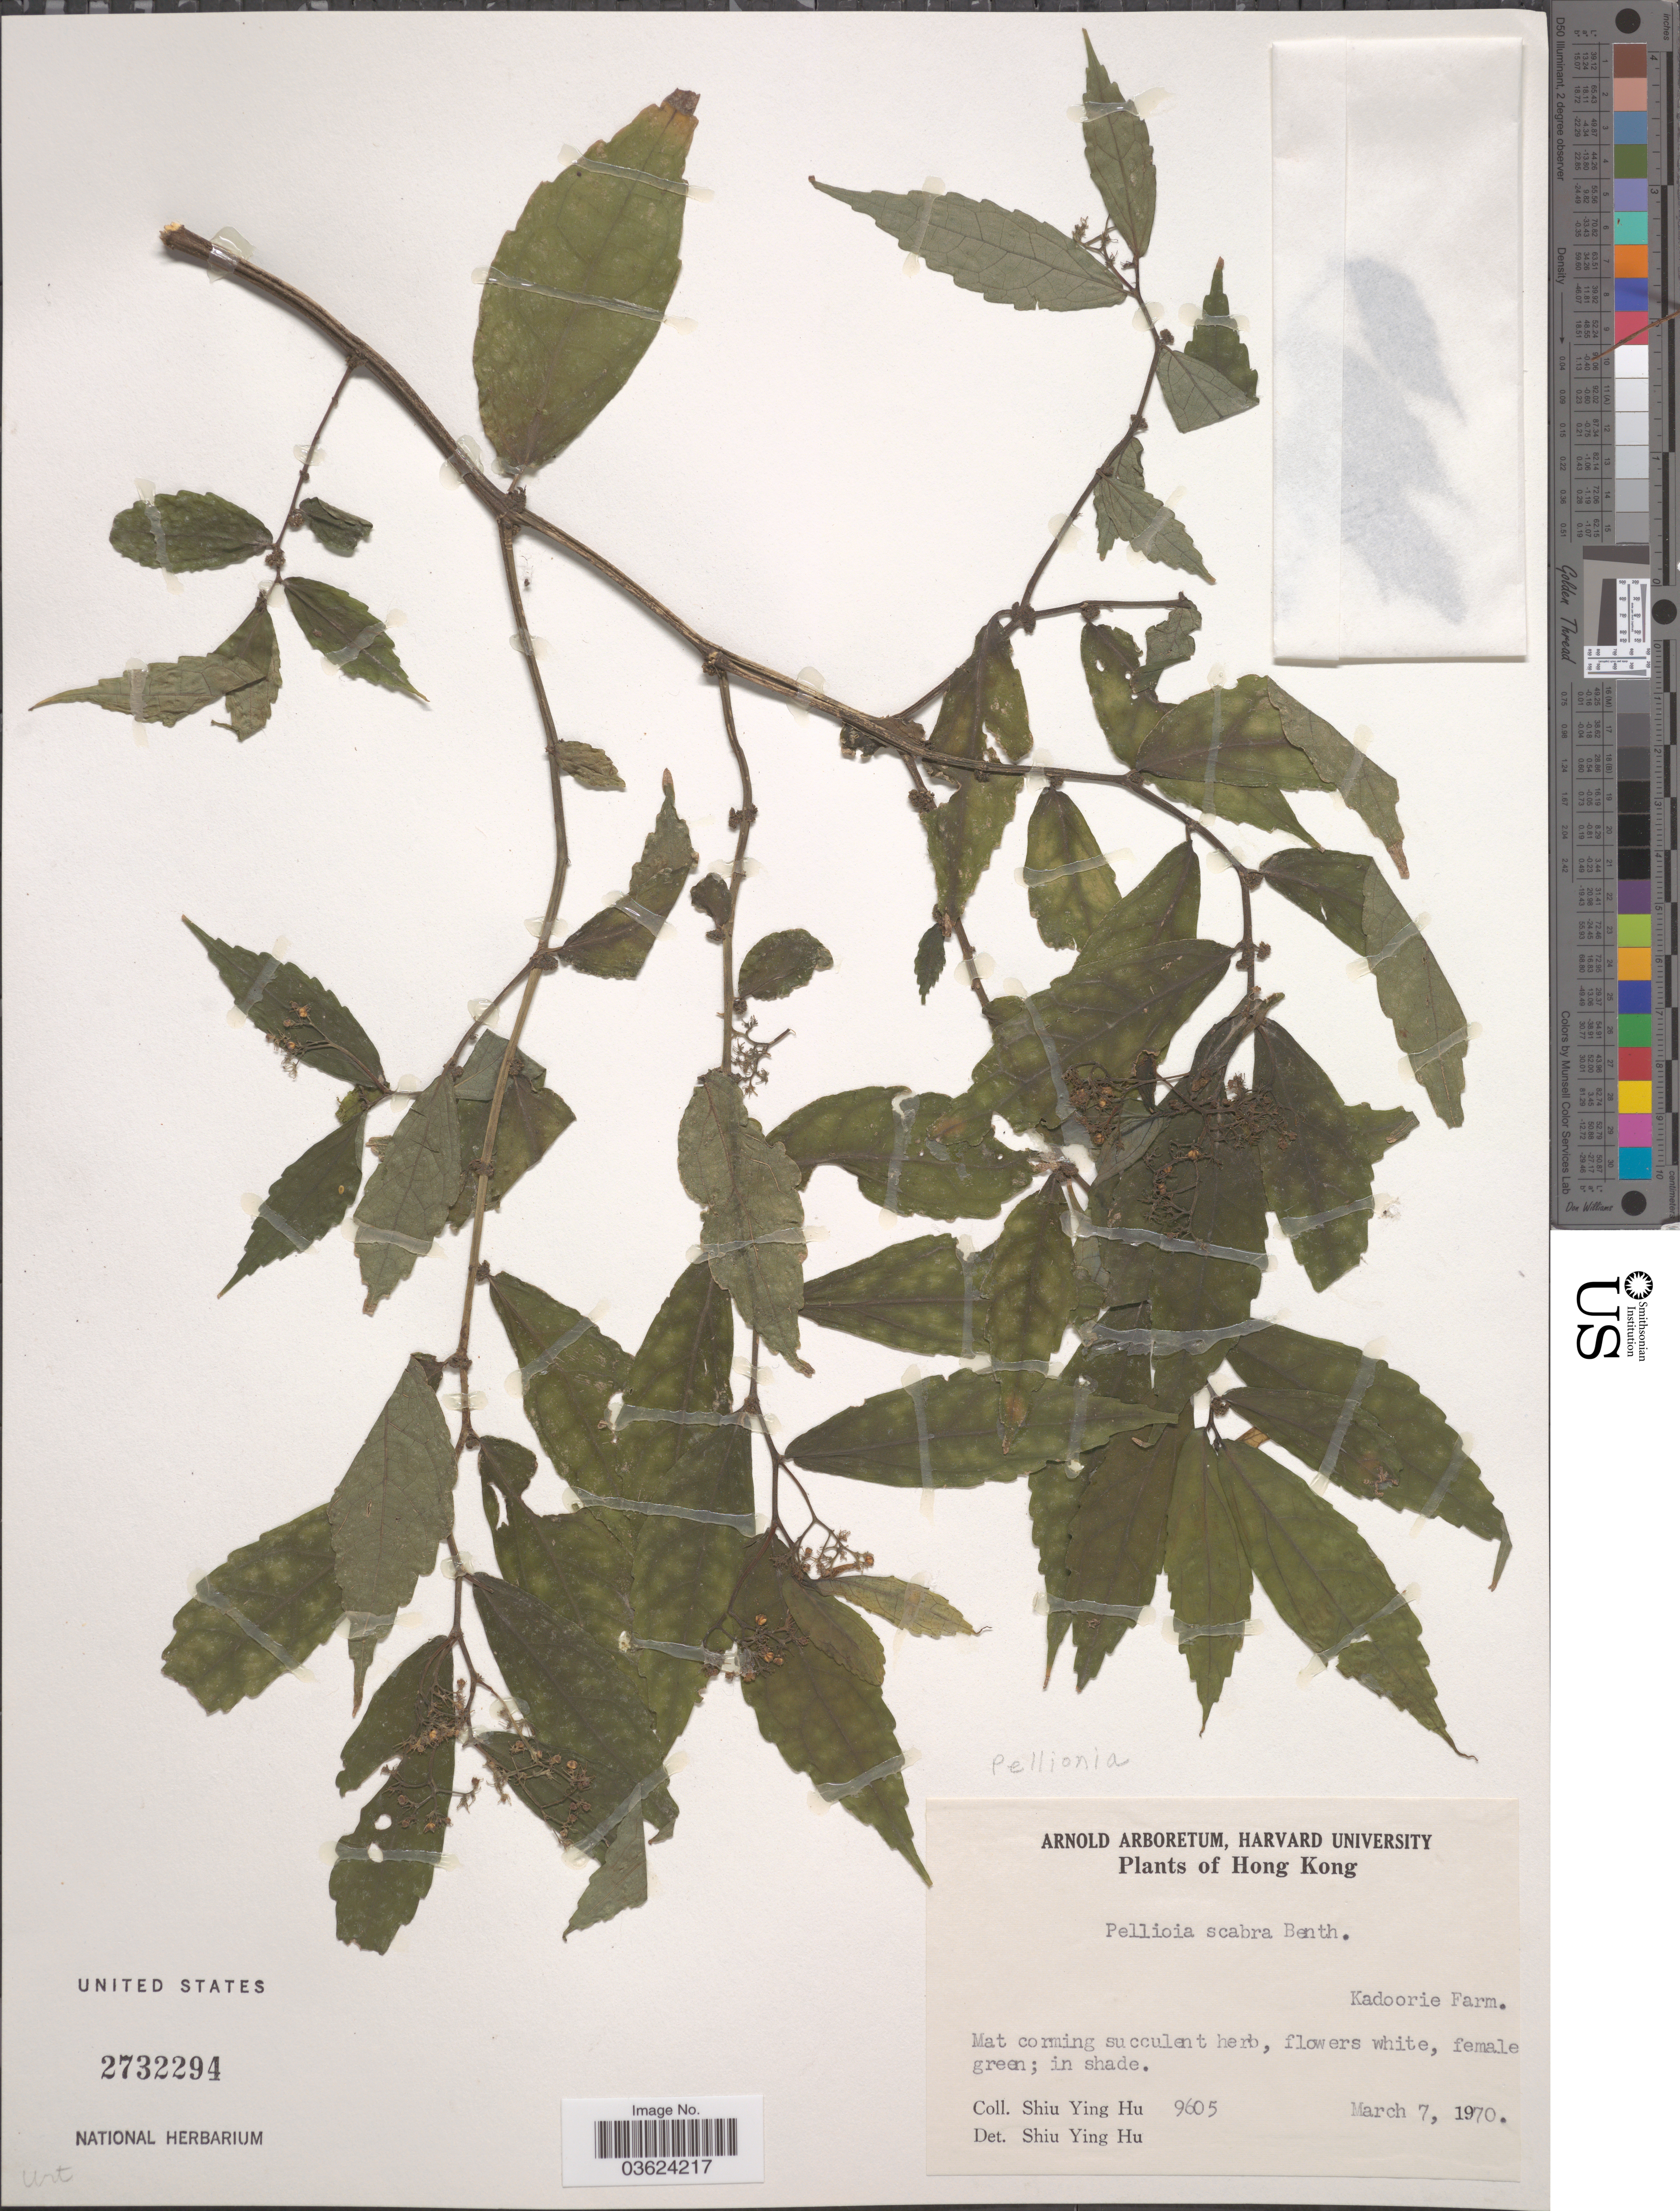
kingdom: Plantae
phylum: Tracheophyta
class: Magnoliopsida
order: Rosales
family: Urticaceae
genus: Pellionia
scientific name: Pellionia scabra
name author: Benth.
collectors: S. Y. Hu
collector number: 9605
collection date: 1970-03-07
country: China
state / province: Hong Kong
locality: Kadoorie Farm.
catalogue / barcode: US 2732294